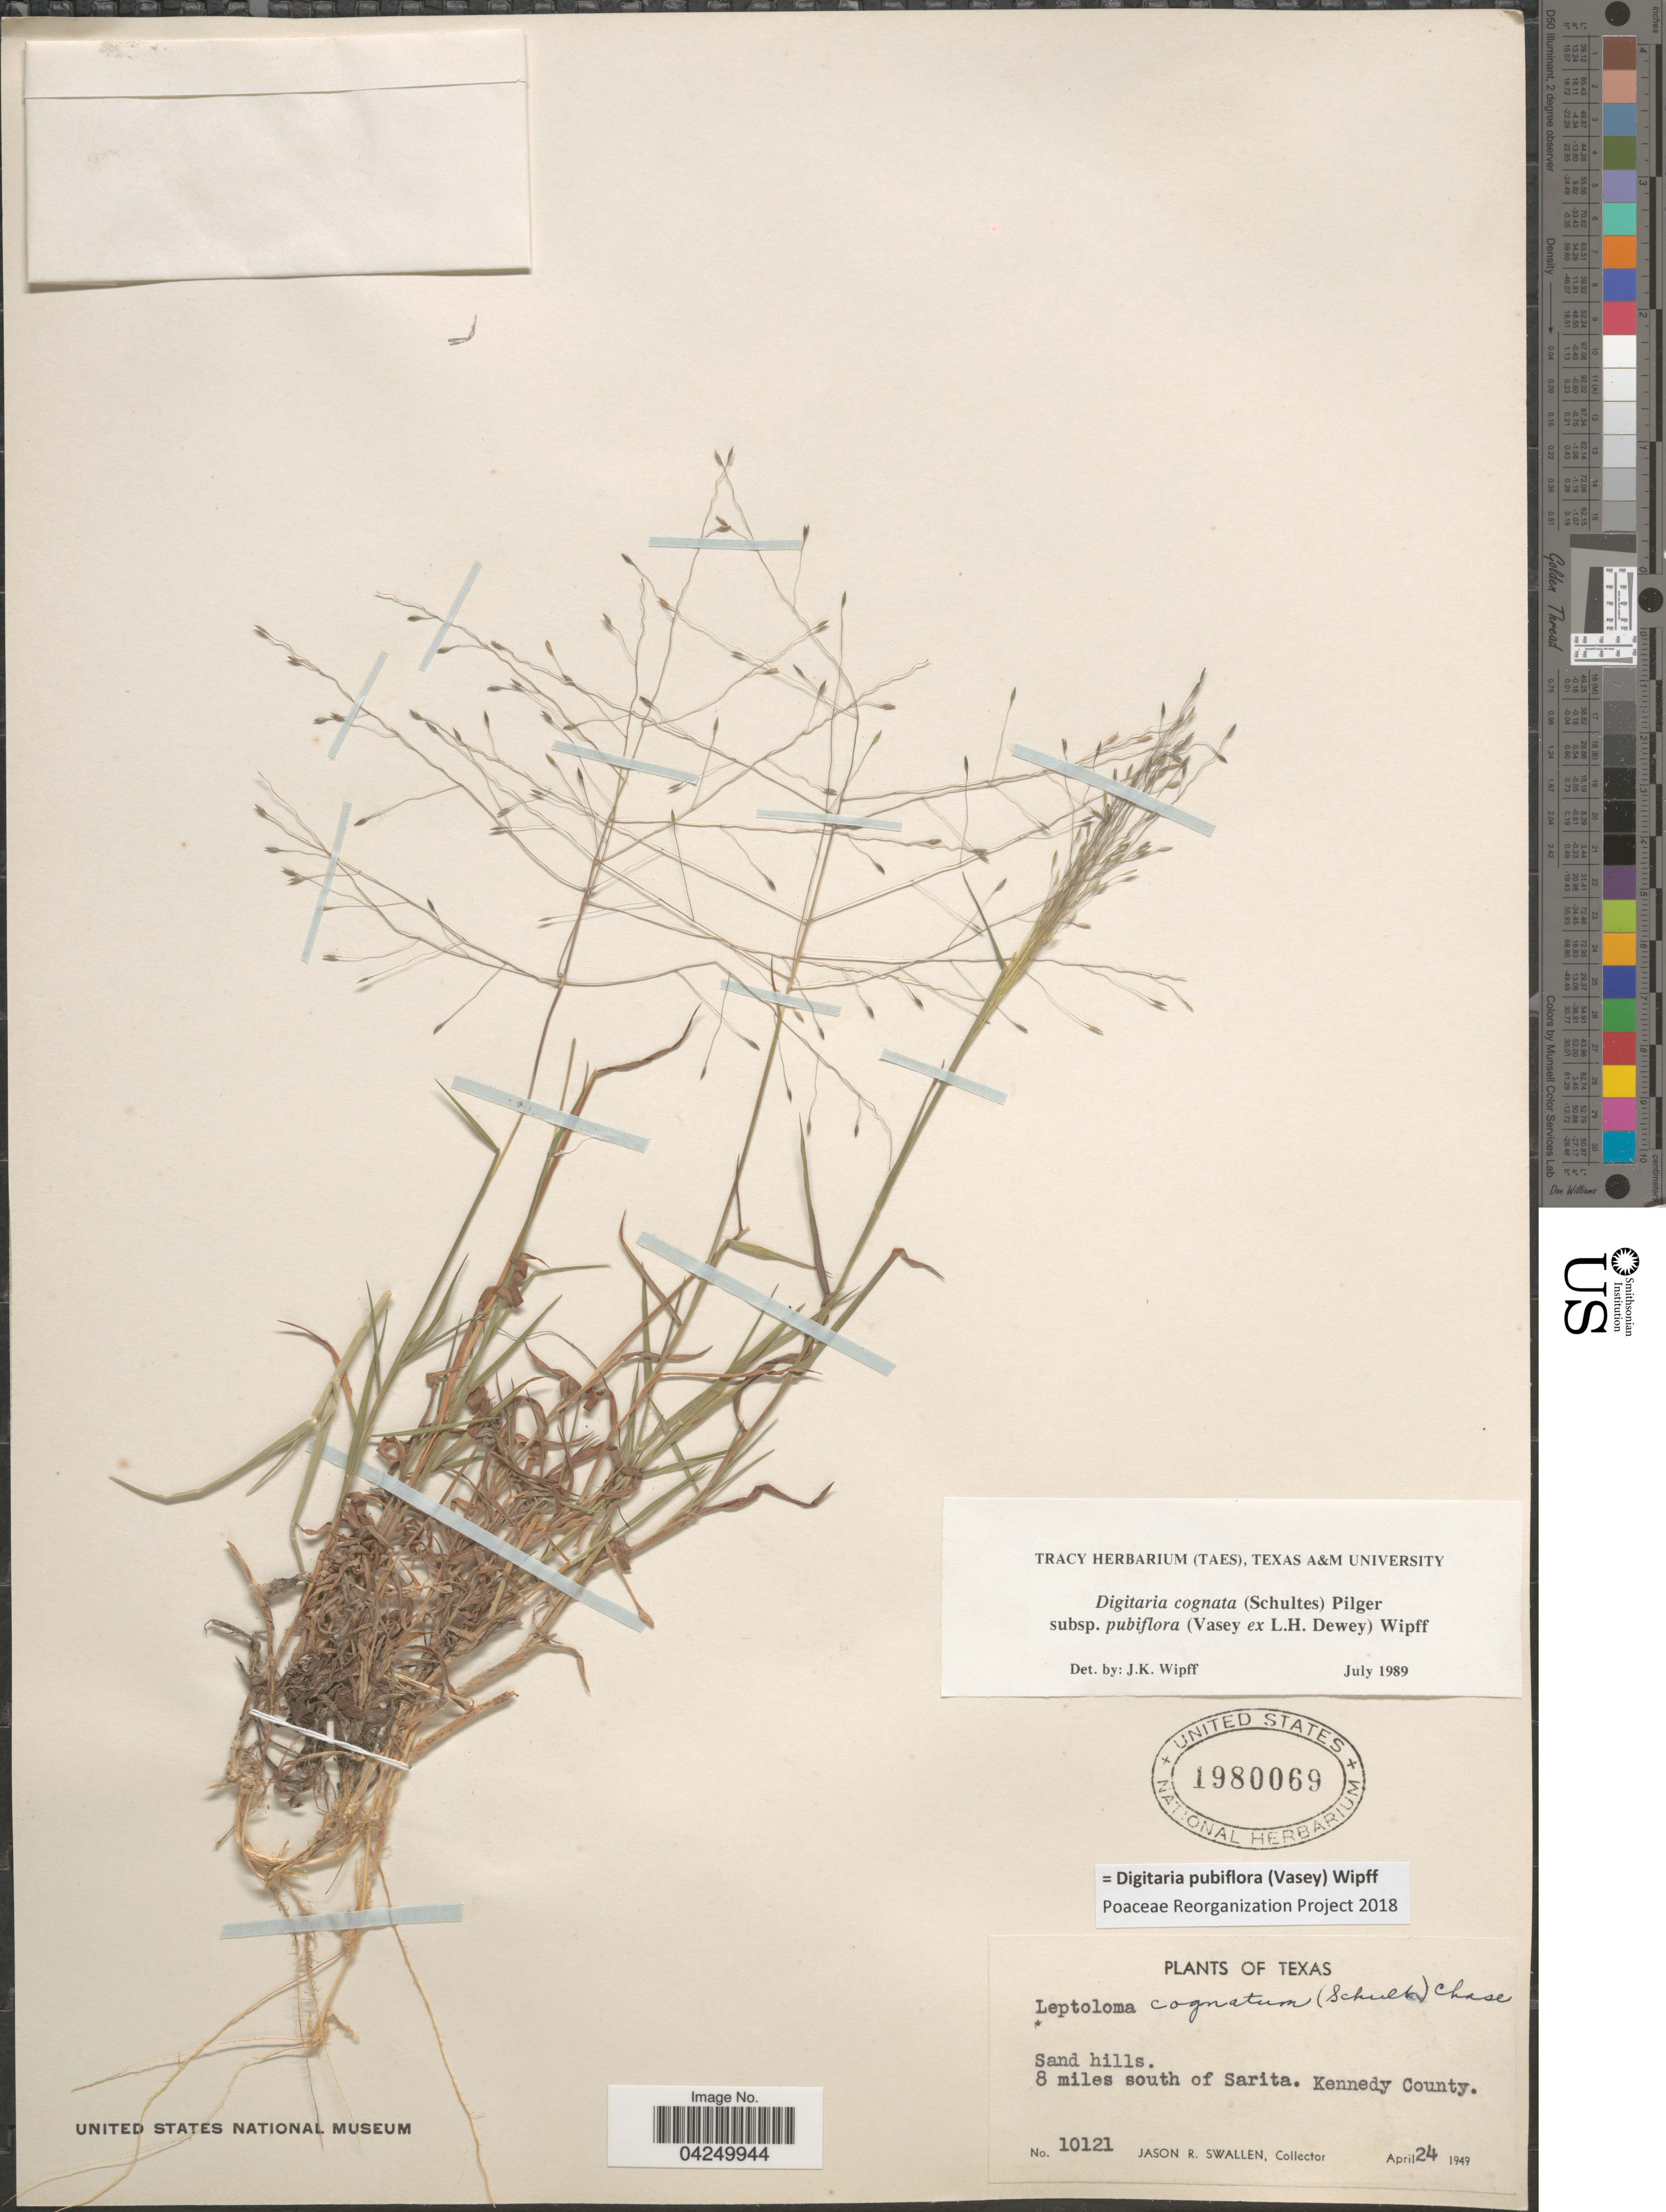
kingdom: Plantae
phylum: Tracheophyta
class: Liliopsida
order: Poales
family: Poaceae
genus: Digitaria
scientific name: Digitaria pubiflora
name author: (Vasey) Wipff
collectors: J. R. Swallen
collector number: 10121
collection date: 1949-04-24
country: United States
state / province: Texas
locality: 8 miles south of Sarita. Kennedy County.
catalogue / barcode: US 1980069